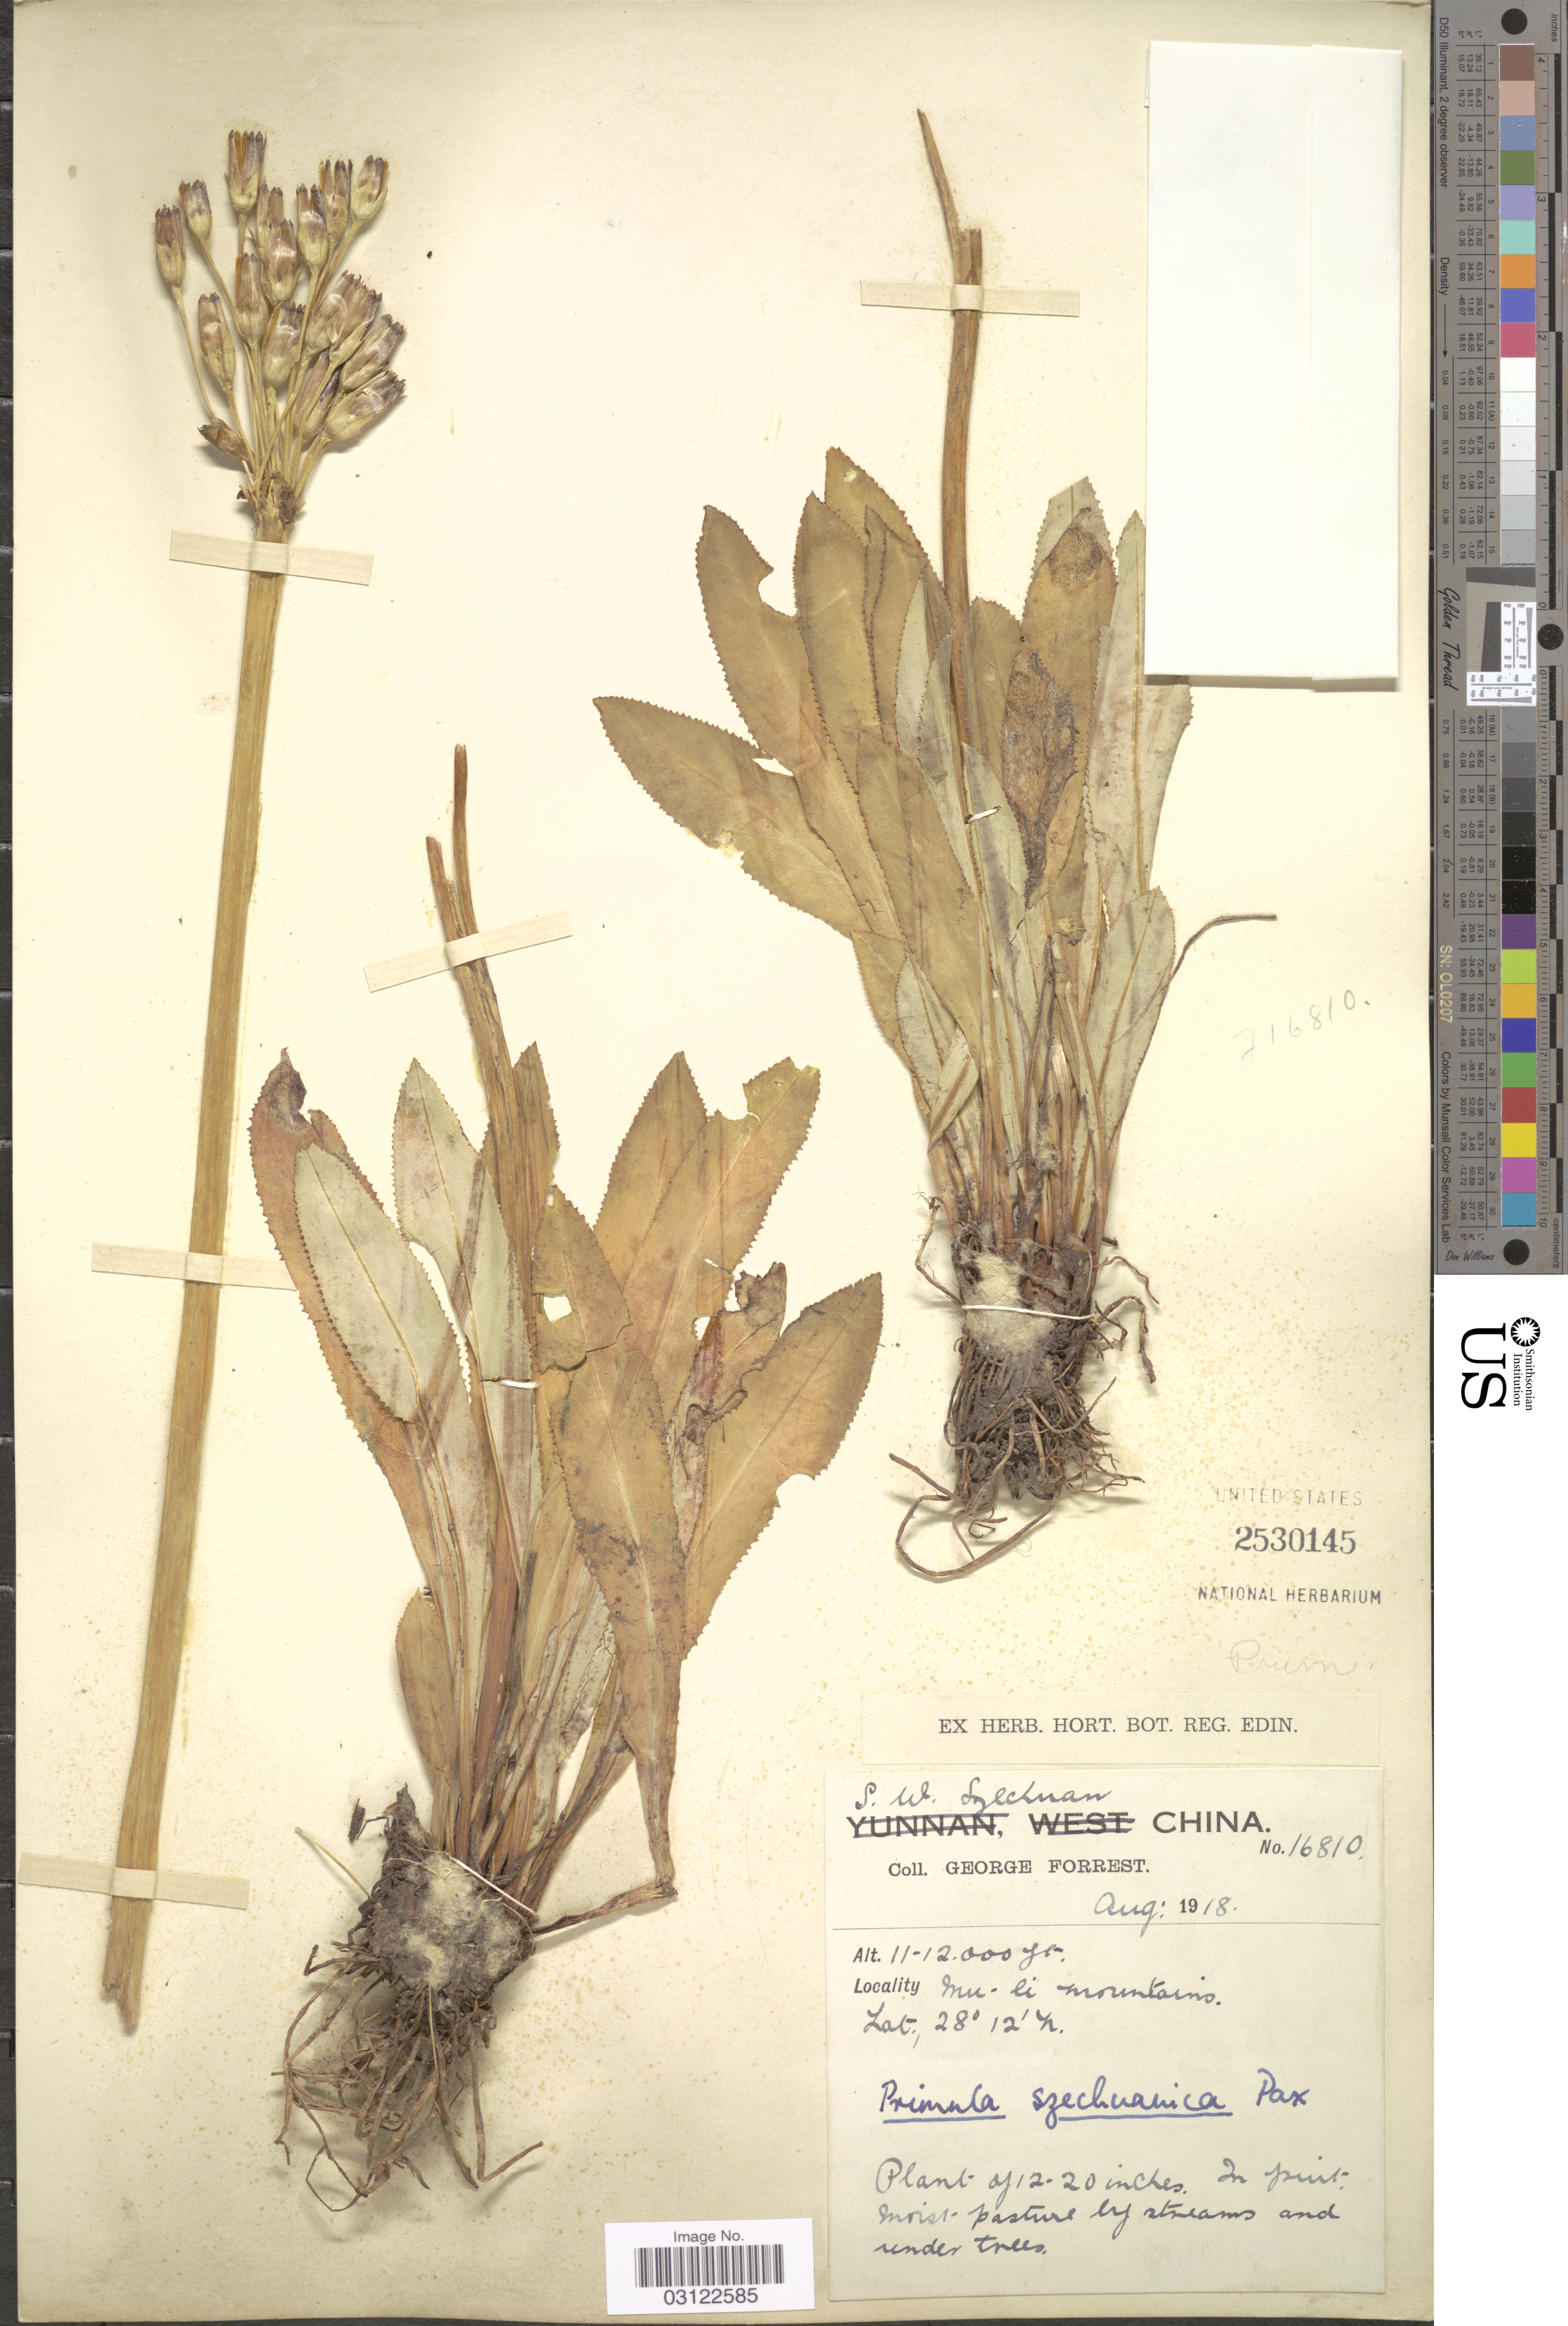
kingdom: Plantae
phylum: Tracheophyta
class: Magnoliopsida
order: Ericales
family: Primulaceae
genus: Primula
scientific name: Primula szechuanica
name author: Pax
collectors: G. Forrest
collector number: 16810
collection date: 1918-08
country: China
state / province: Sichuan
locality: S.W. Szechuan. Mu-li Mountains.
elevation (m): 3353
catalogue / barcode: US 2530145